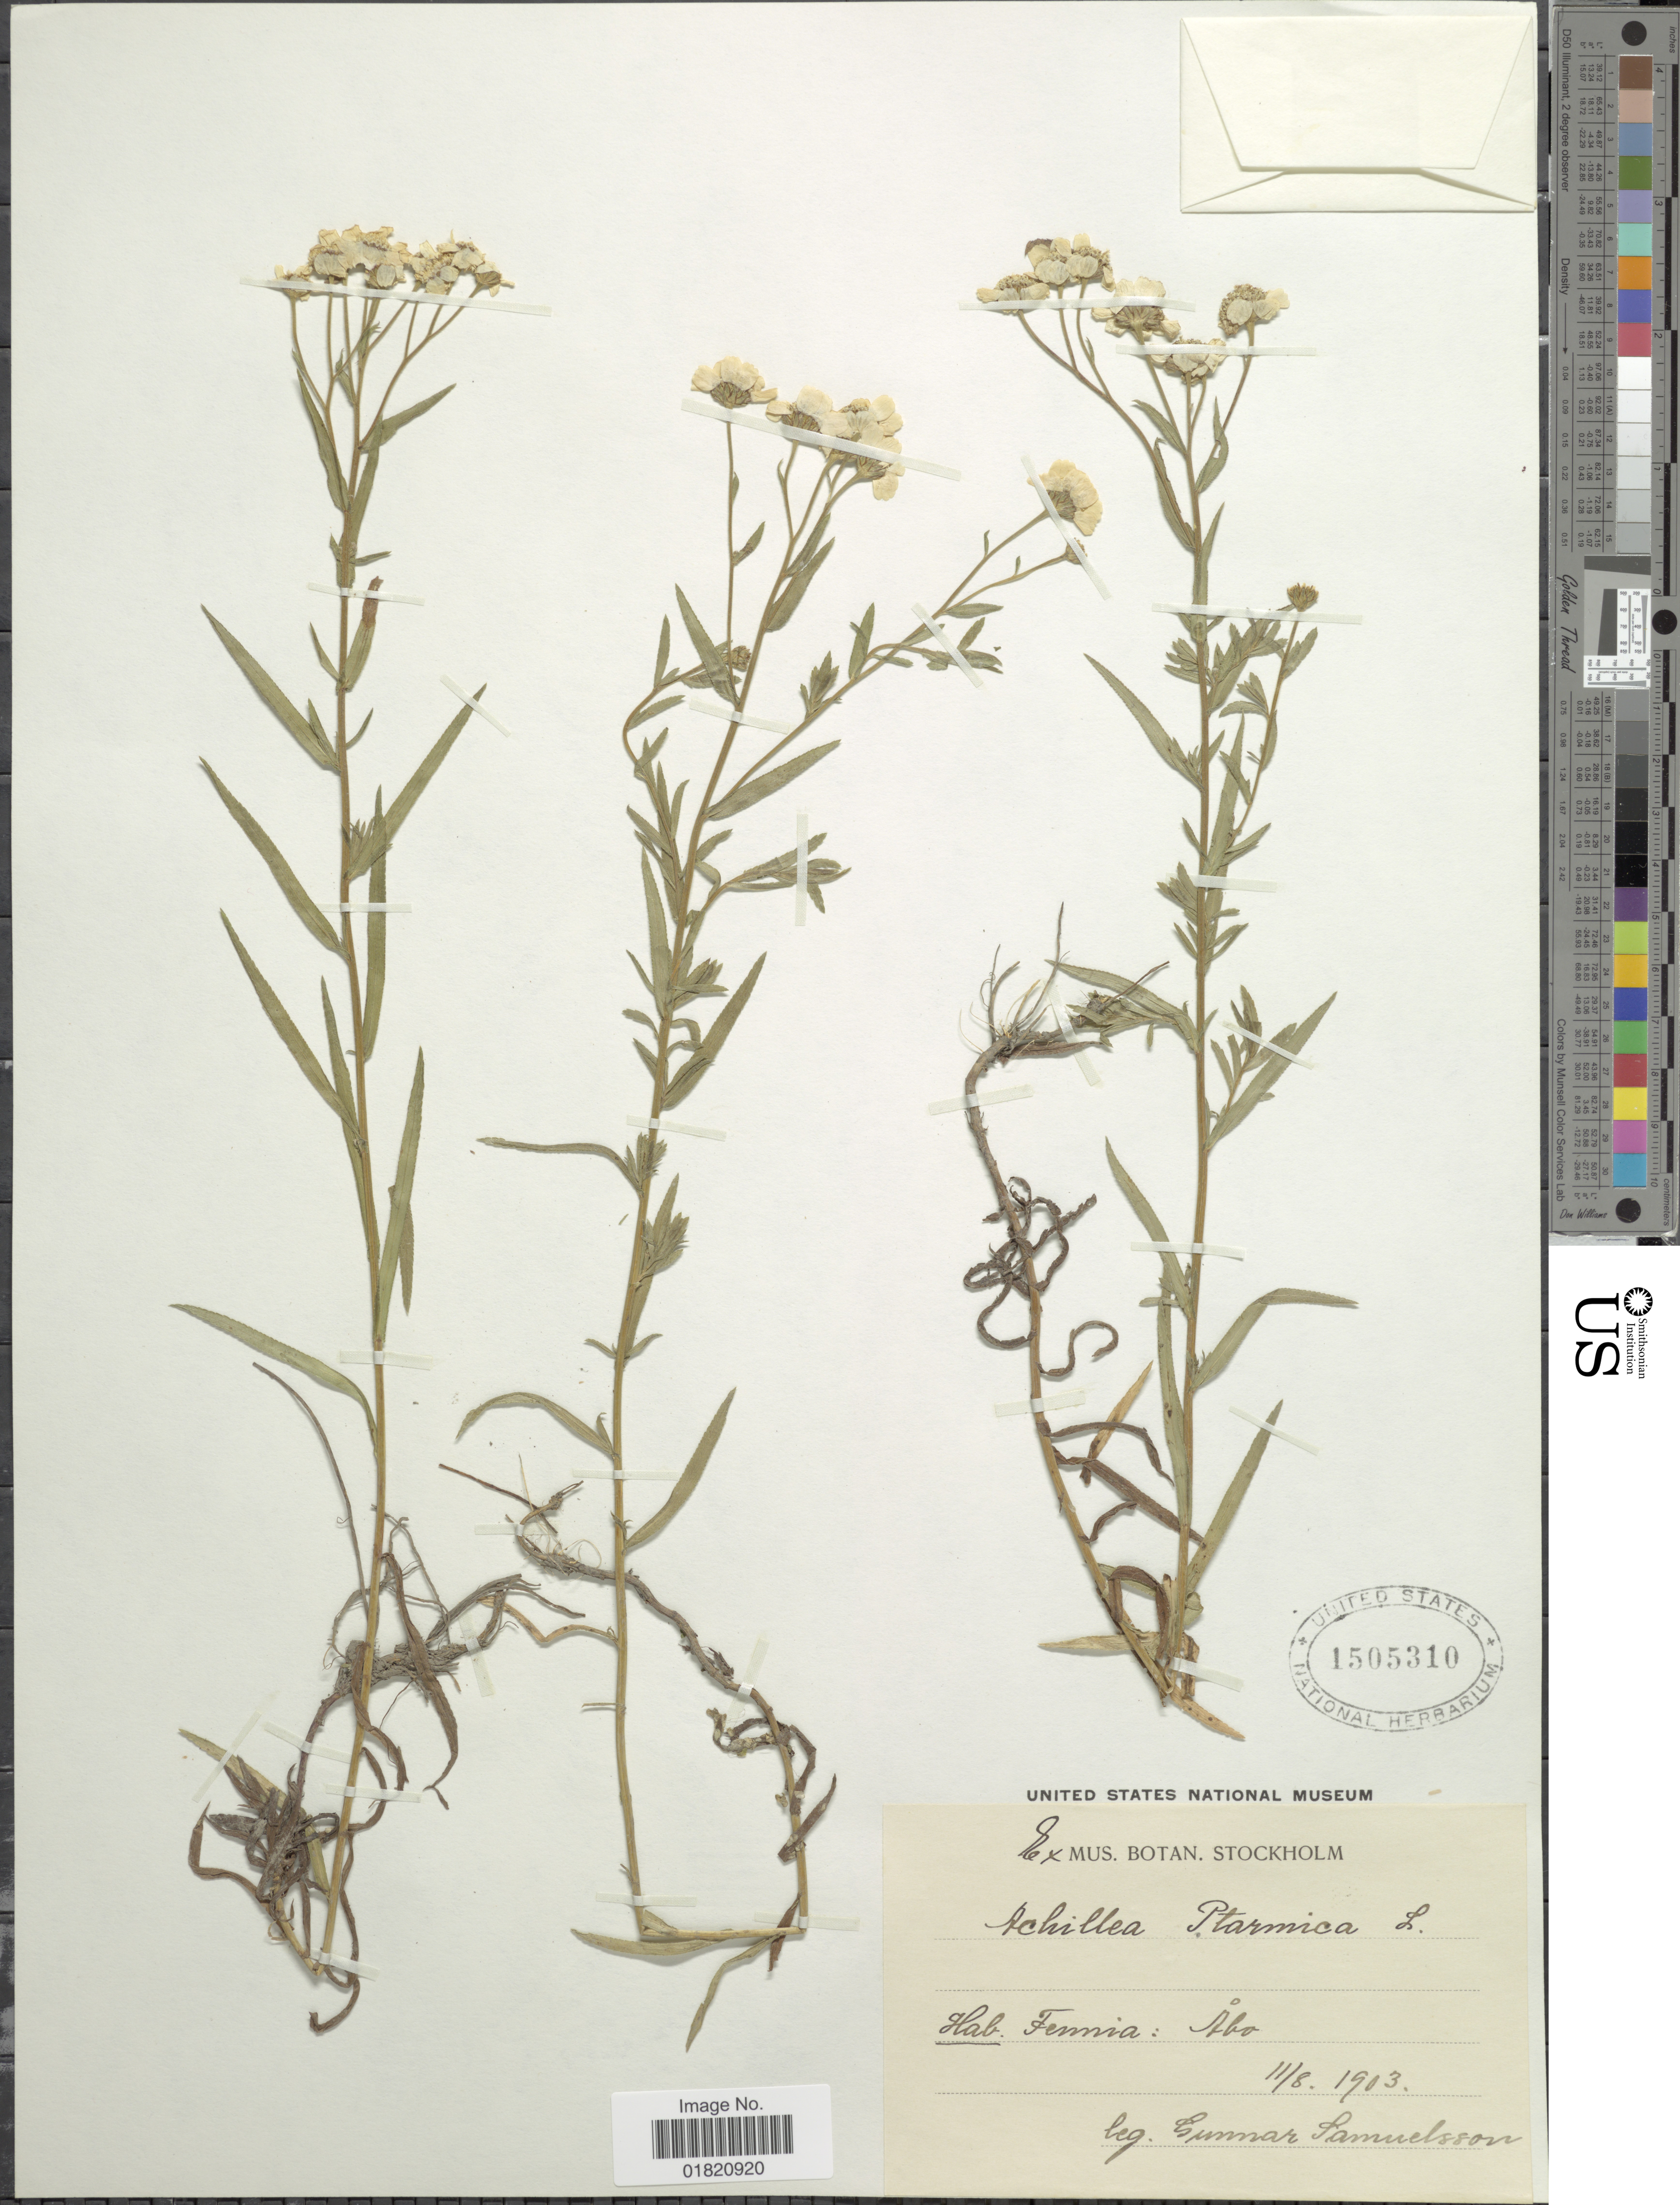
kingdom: Plantae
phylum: Tracheophyta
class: Magnoliopsida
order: Asterales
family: Asteraceae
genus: Achillea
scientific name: Achillea ptarmica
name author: L.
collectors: G. Samuelsson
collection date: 1903-08-11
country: Finland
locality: Abo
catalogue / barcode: US 1505310